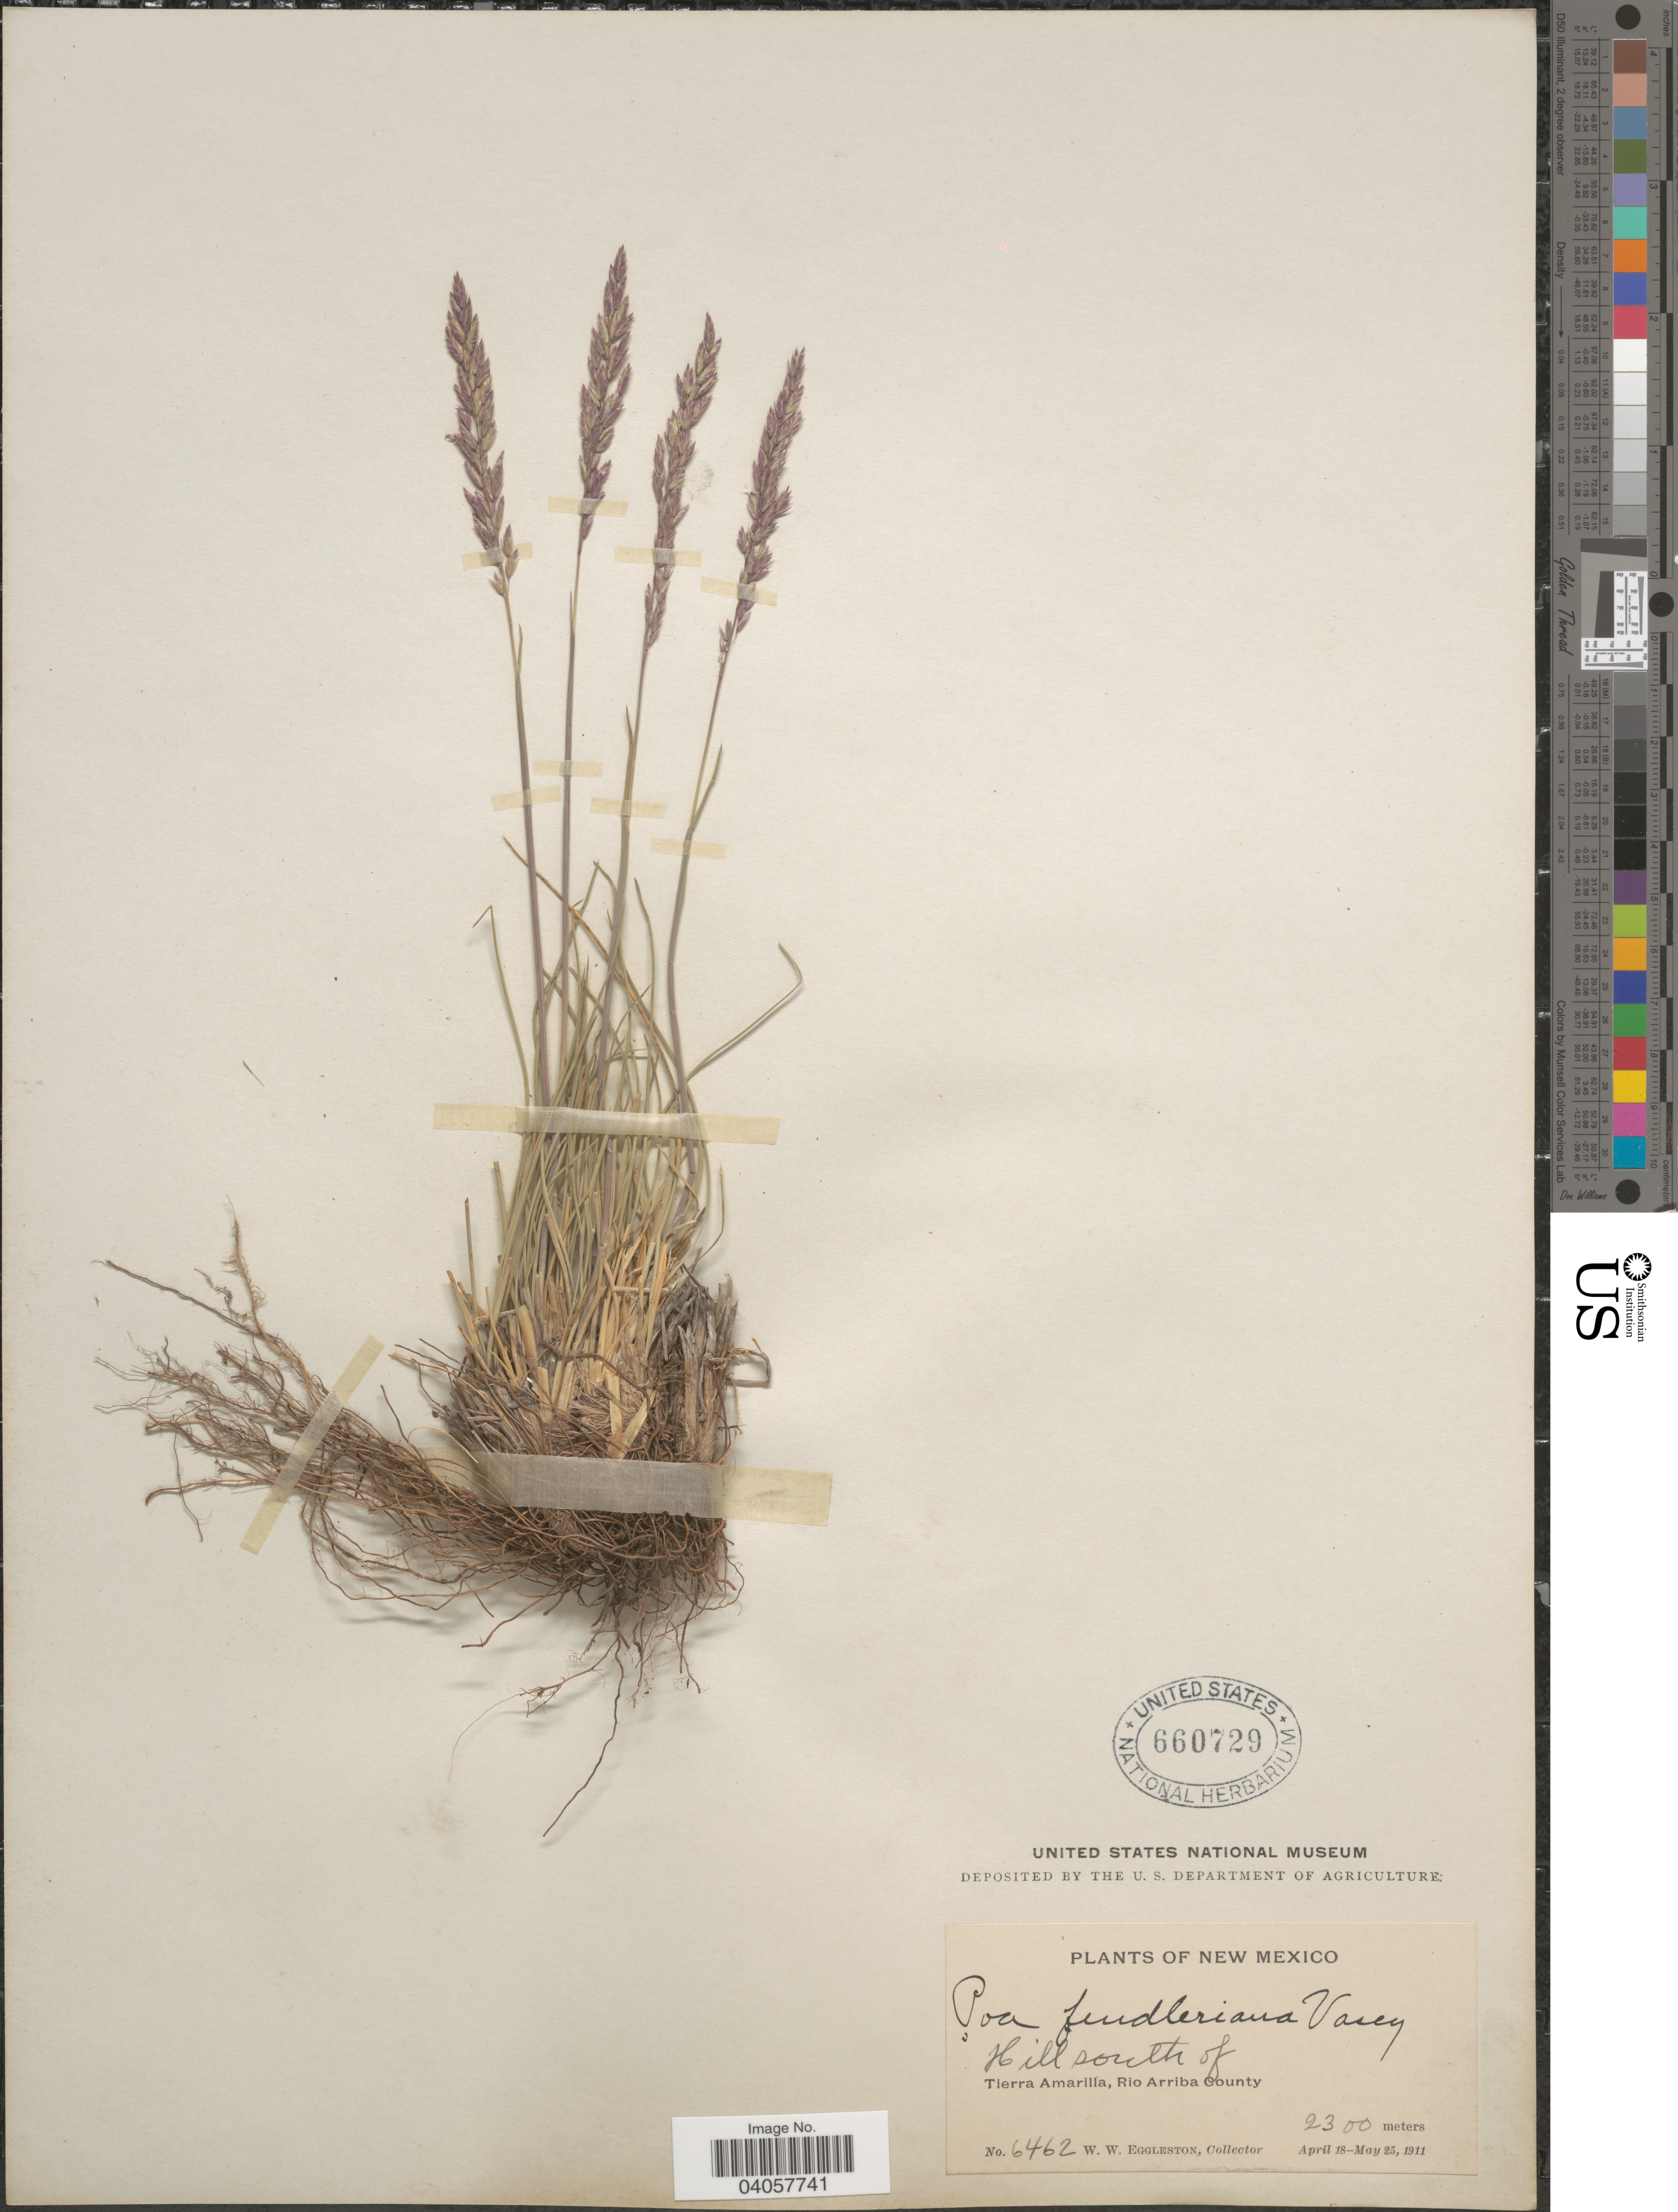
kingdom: Plantae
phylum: Tracheophyta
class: Liliopsida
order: Poales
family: Poaceae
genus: Poa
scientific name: Poa fendleriana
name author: (Steud.) Vasey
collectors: W. W. Eggleston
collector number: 6462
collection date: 1911-04-18/1911-05-25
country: United States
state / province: New Mexico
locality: Hill south of Tierra Amarilla, Rio Arriba County.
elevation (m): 2300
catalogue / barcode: US 660729